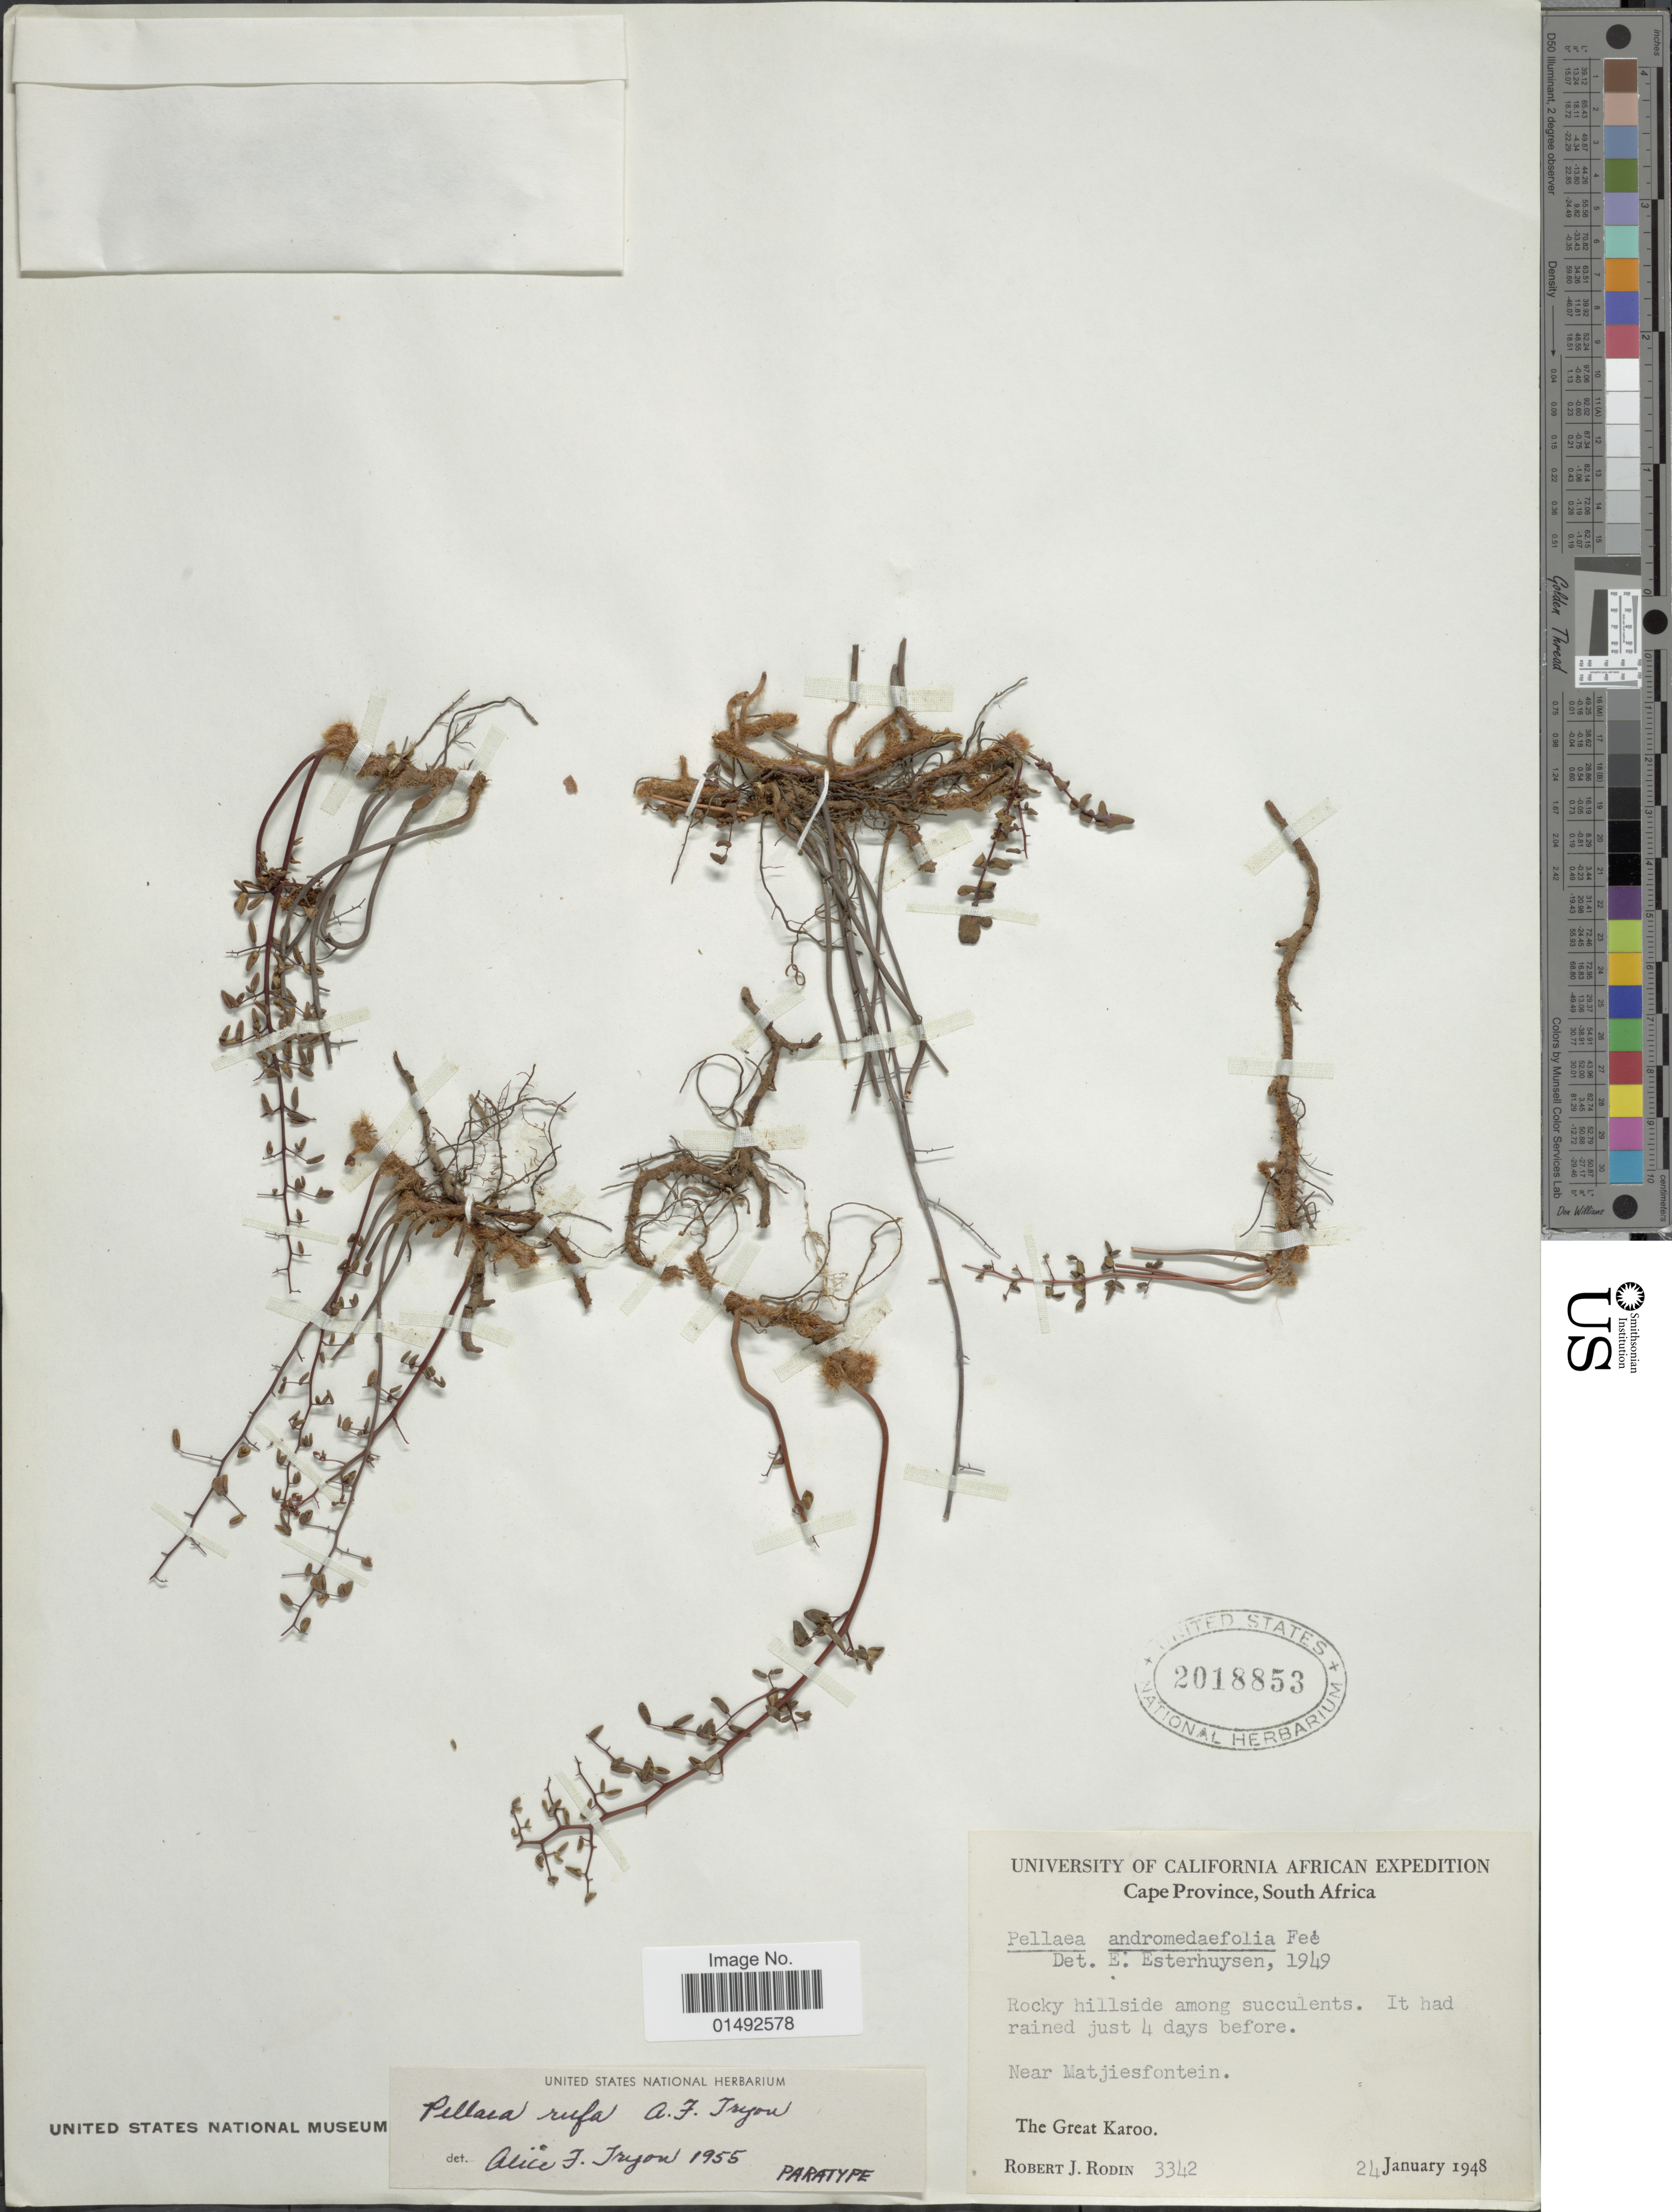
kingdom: Plantae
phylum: Tracheophyta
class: Polypodiopsida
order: Polypodiales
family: Pteridaceae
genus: Pellaea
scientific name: Pellaea rufa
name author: A.F. Tryon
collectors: R. J. Rodin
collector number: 3342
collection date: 1948-01-24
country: South Africa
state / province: Western Cape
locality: Near Matjiesfontein, The Great Karoo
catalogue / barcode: US 2018853